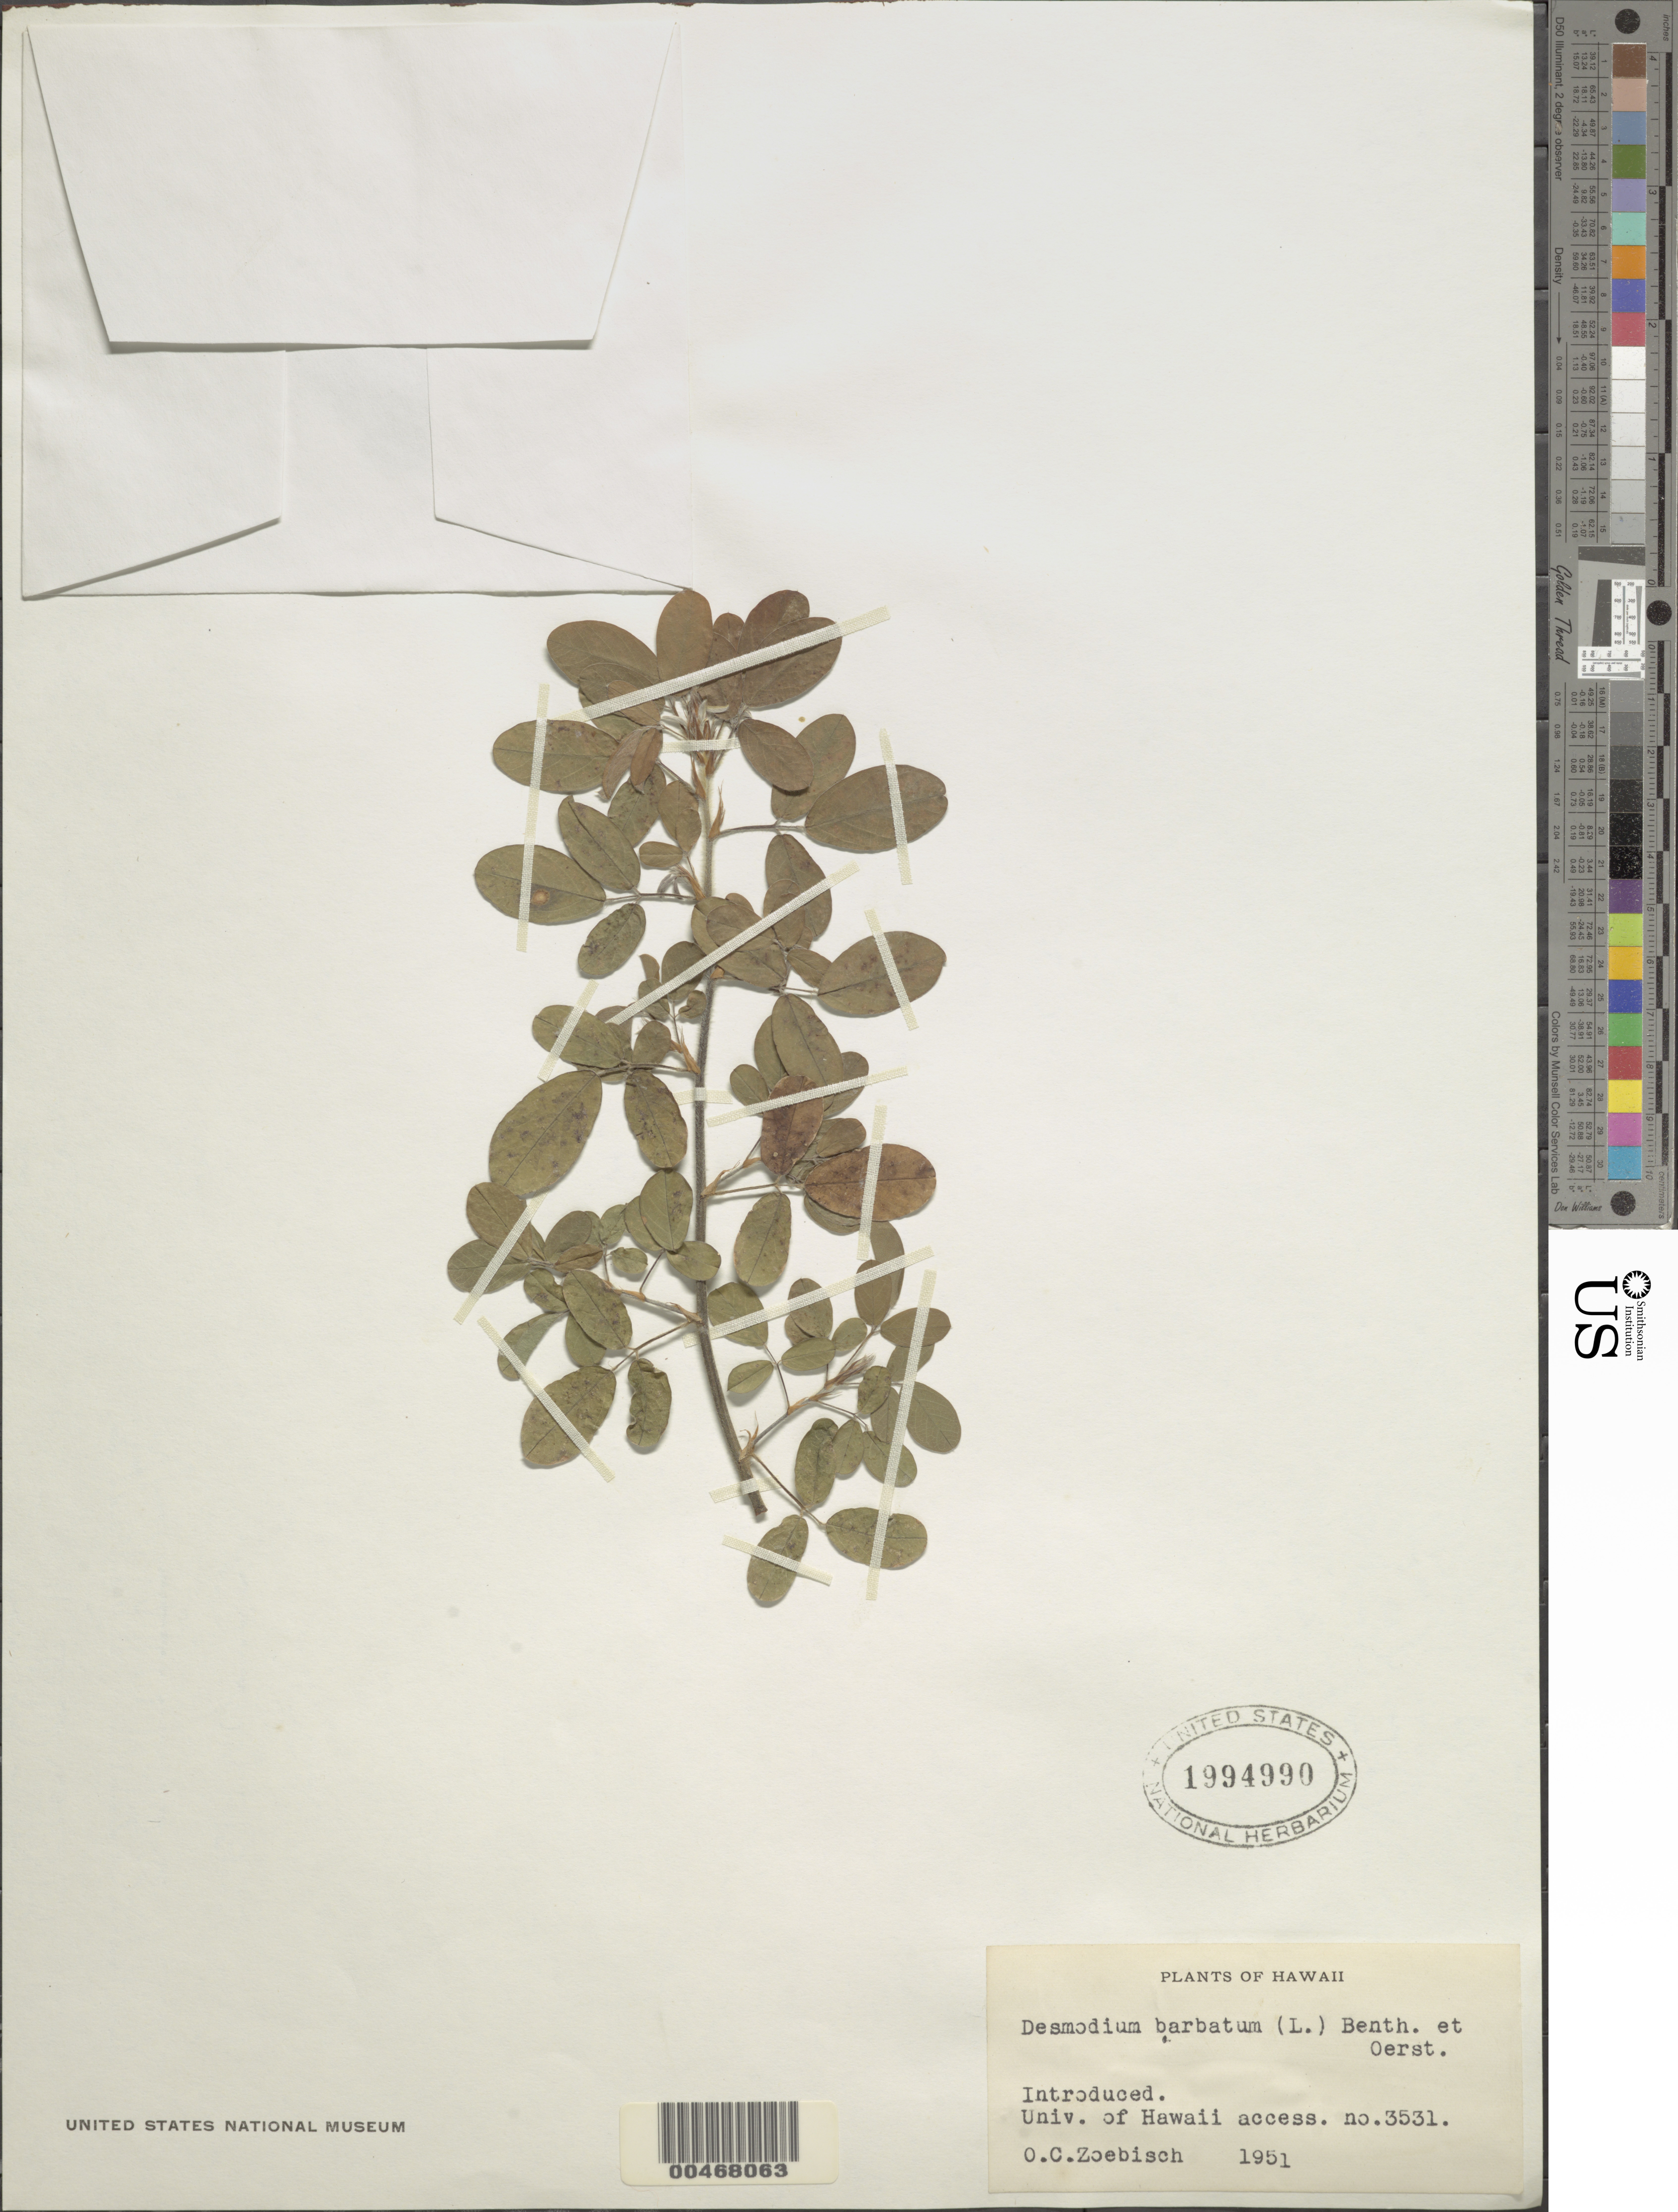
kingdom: Plantae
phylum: Tracheophyta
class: Magnoliopsida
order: Fabales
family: Fabaceae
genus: Grona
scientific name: Grona barbata subsp. barbata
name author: (L.) H. Ohashi & K. Ohashi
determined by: Wagner, W. L., (BOT), Smithsonian Institution - National Museum of Natural History (UNITED STATES)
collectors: O. Zoebisch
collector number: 3531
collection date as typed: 1951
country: United States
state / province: Hawaii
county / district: Hawaii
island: Hawaii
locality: Introduced. Univ. of Hawaii access. no. 3531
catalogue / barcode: US 1994990